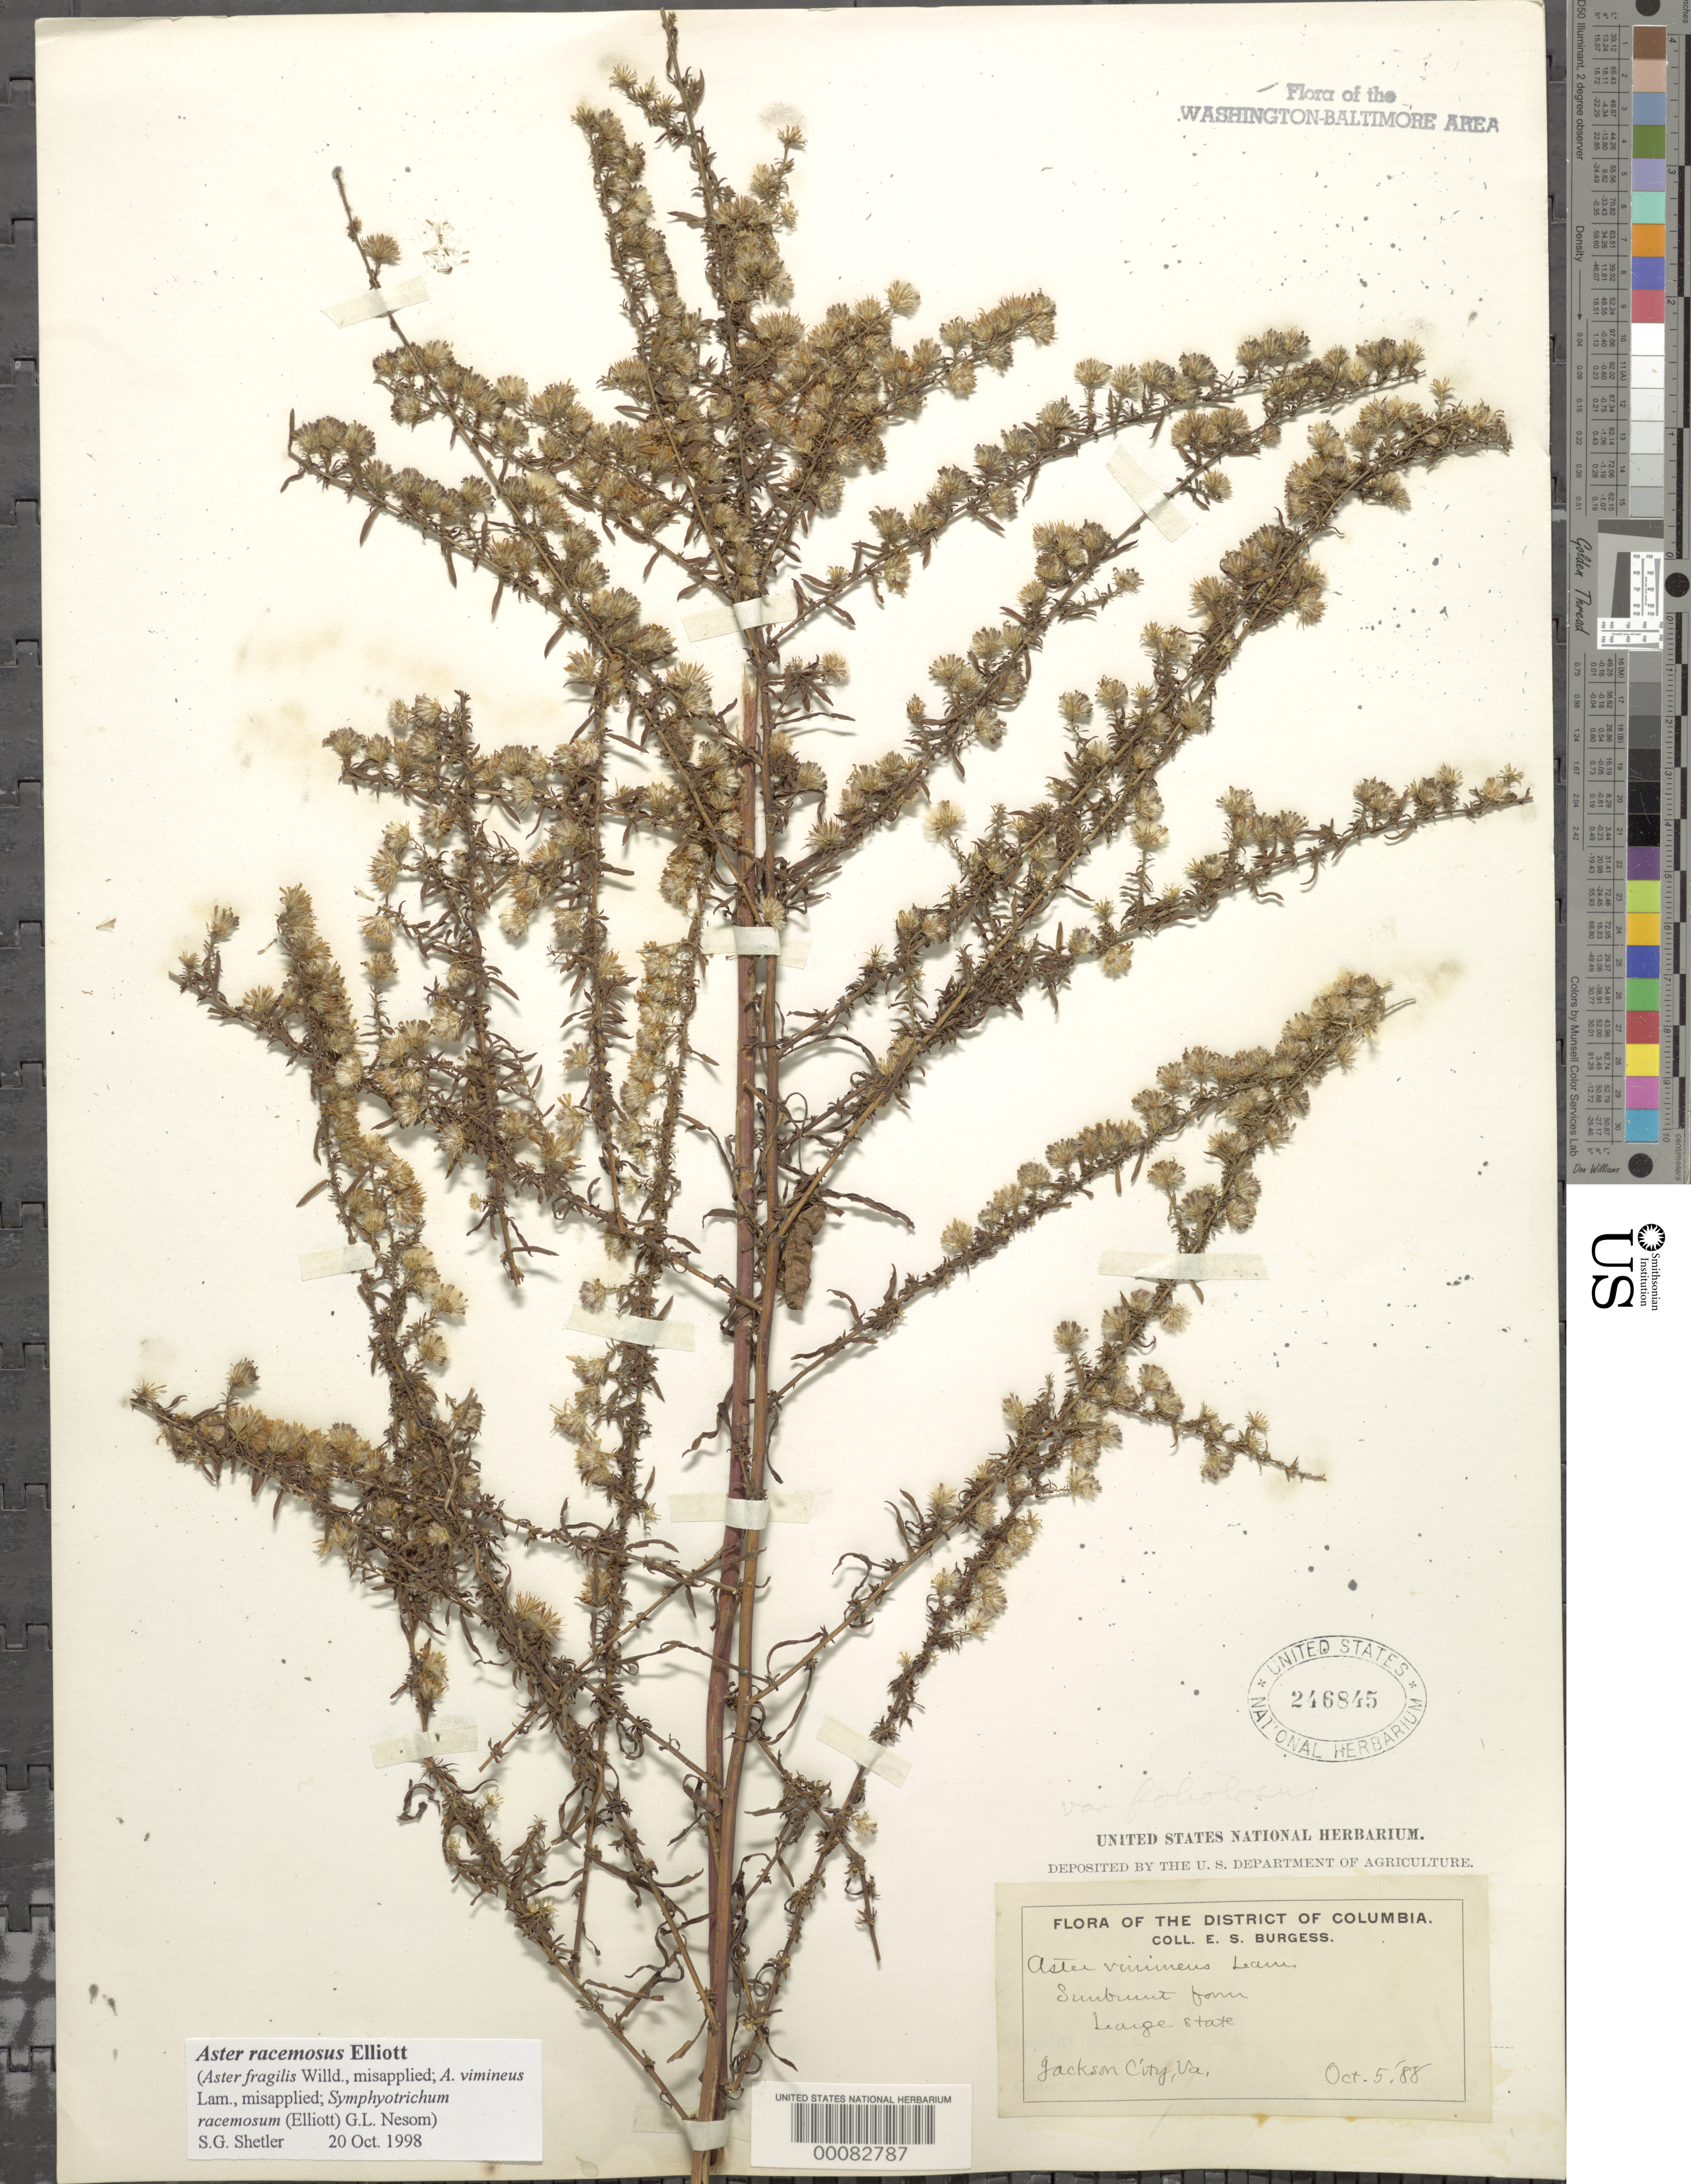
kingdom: Plantae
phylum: Tracheophyta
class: Magnoliopsida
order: Asterales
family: Asteraceae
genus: Symphyotrichum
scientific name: Symphyotrichum racemosum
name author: (Elliott) G.L. Nesom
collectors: E. Burgess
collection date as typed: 05 Oct 1888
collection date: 1888-10-05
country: United States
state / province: Virginia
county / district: Arlington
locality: Jackson City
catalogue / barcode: US 246845